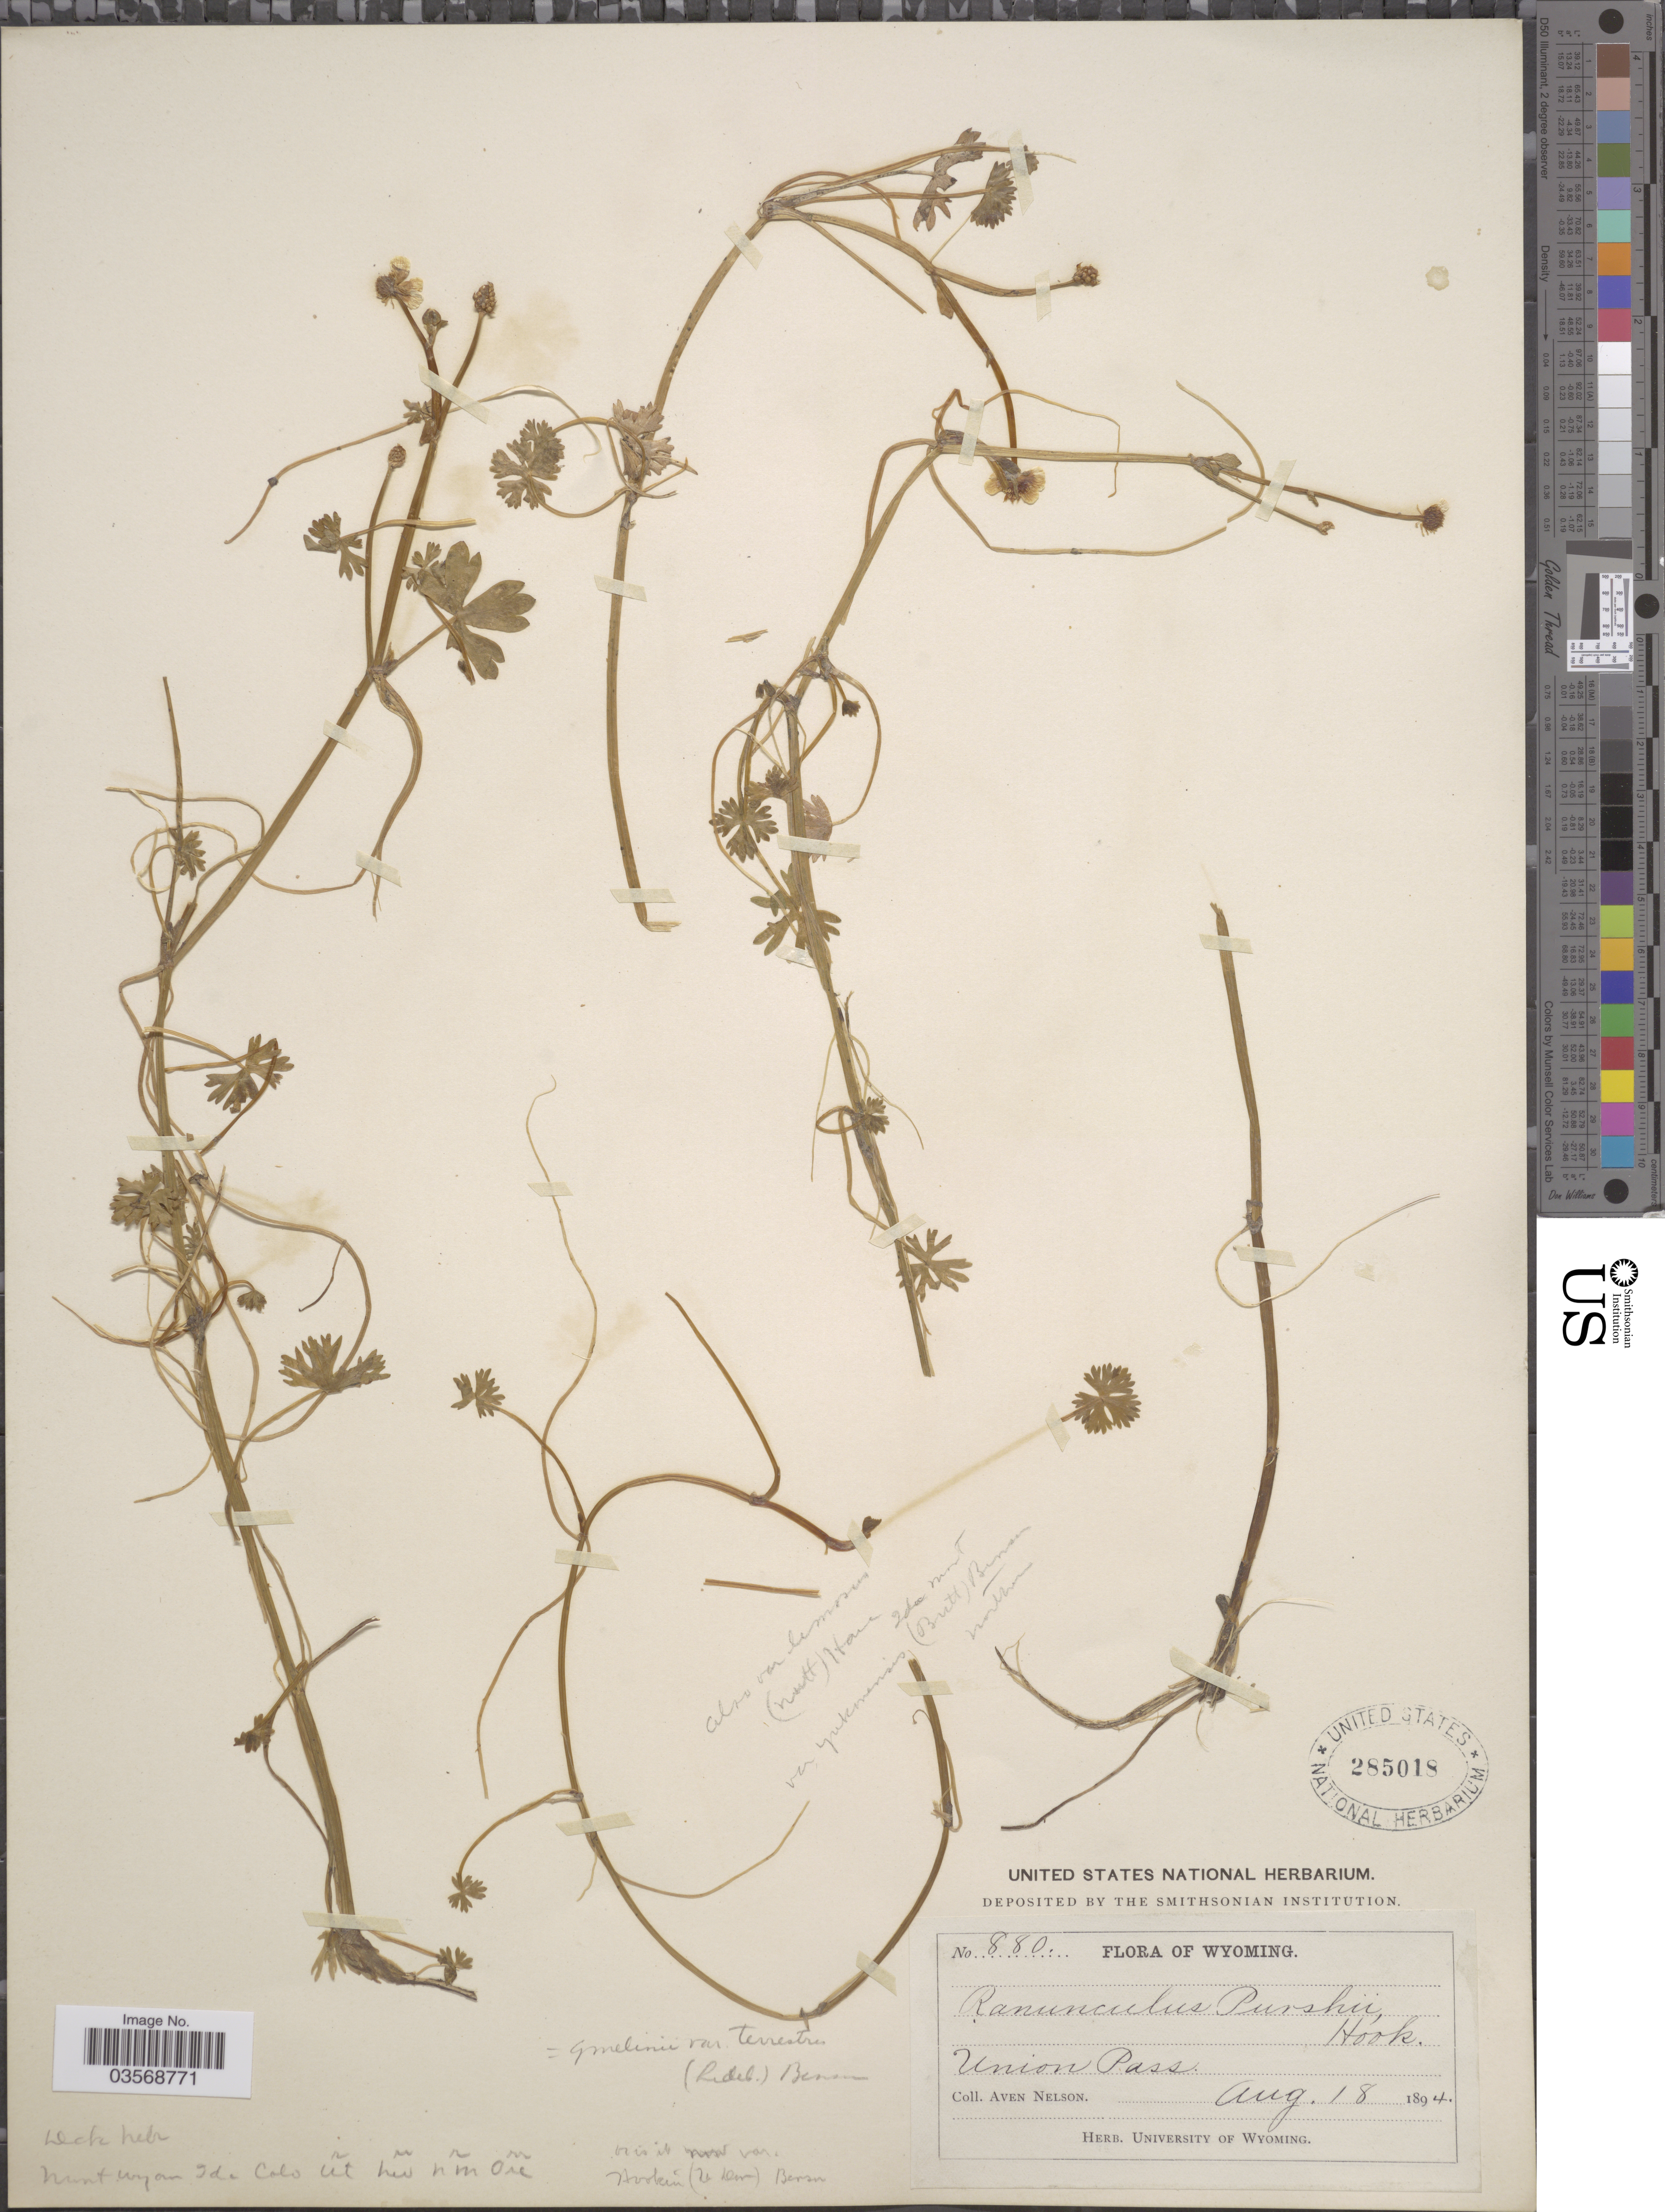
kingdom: Plantae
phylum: Tracheophyta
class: Magnoliopsida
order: Ranunculales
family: Ranunculaceae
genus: Ranunculus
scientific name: Ranunculus purshii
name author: Richardson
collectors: A. Nelson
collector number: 880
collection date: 1894-08-18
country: United States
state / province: Wyoming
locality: Union Pass.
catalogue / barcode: US 285018